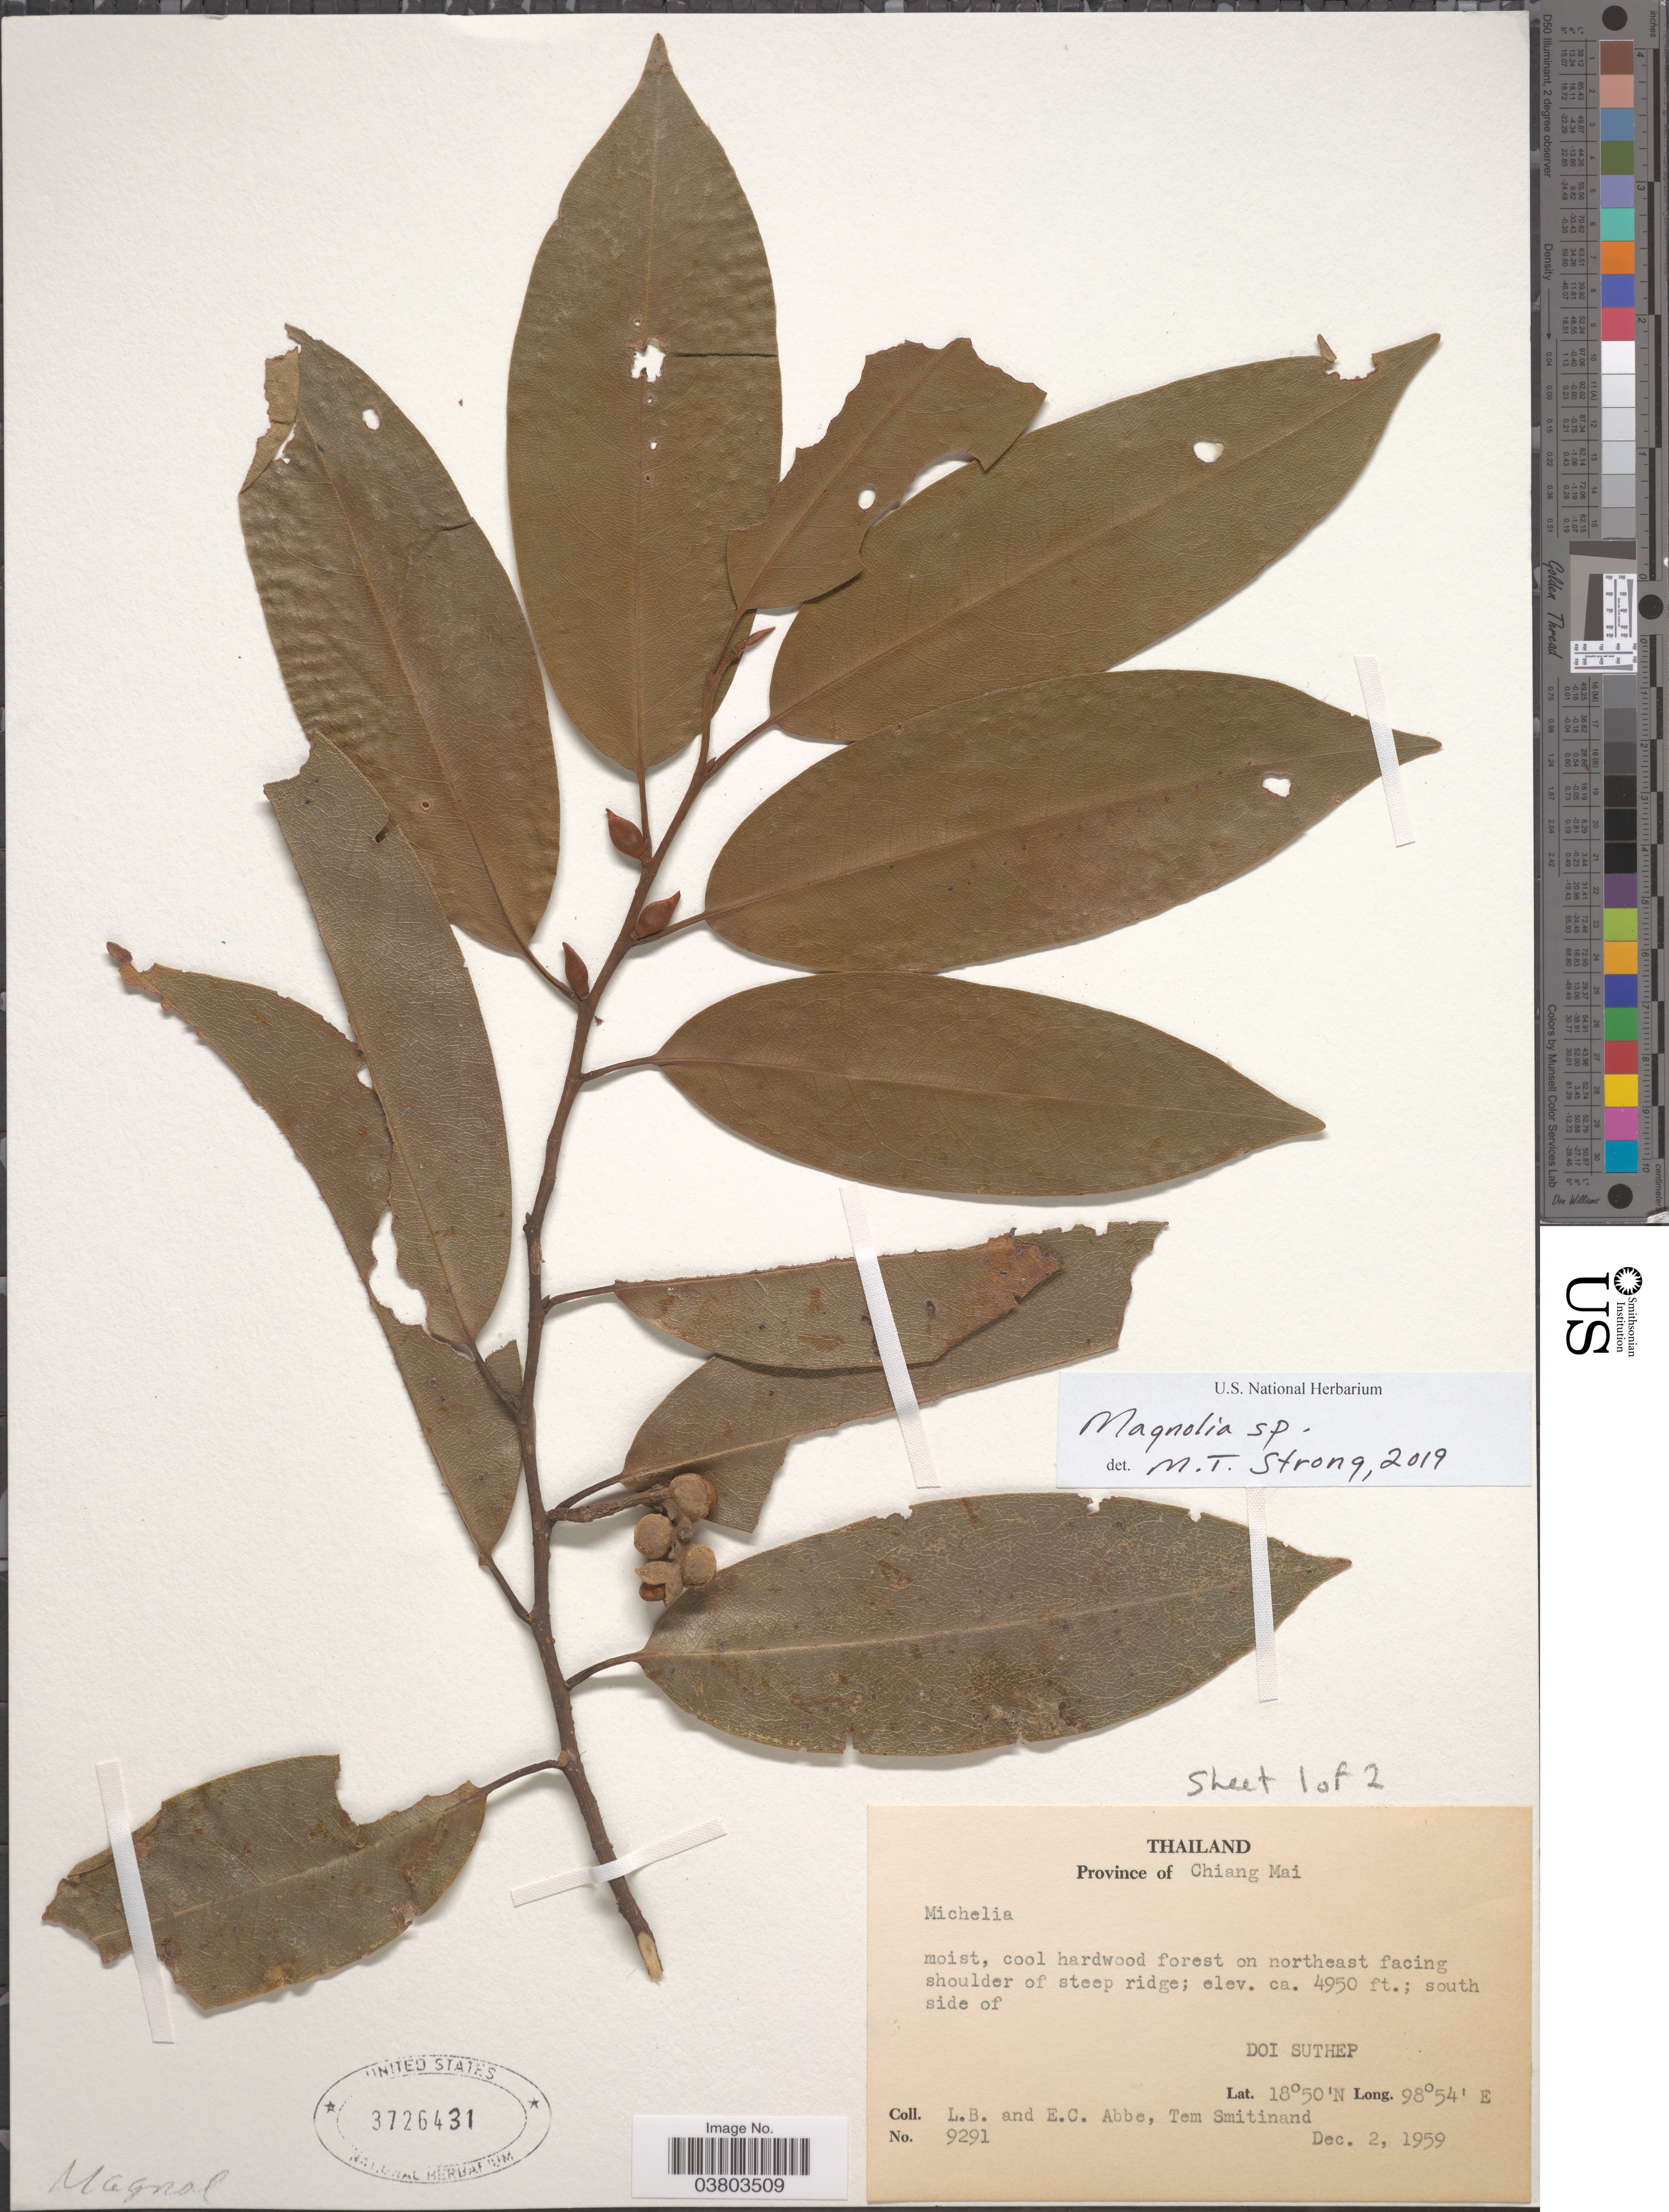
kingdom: Plantae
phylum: Tracheophyta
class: Magnoliopsida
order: Magnoliales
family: Magnoliaceae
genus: Magnolia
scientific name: Magnolia sp.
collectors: L. B. Abbe, E. C. Abbe & T. Smitinand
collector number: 9291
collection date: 1959-12-02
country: Thailand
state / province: Chiang Mai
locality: On northeast facing shoulder of steep ridge; south side of Doi Suthep.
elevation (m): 1509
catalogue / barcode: US 3726431